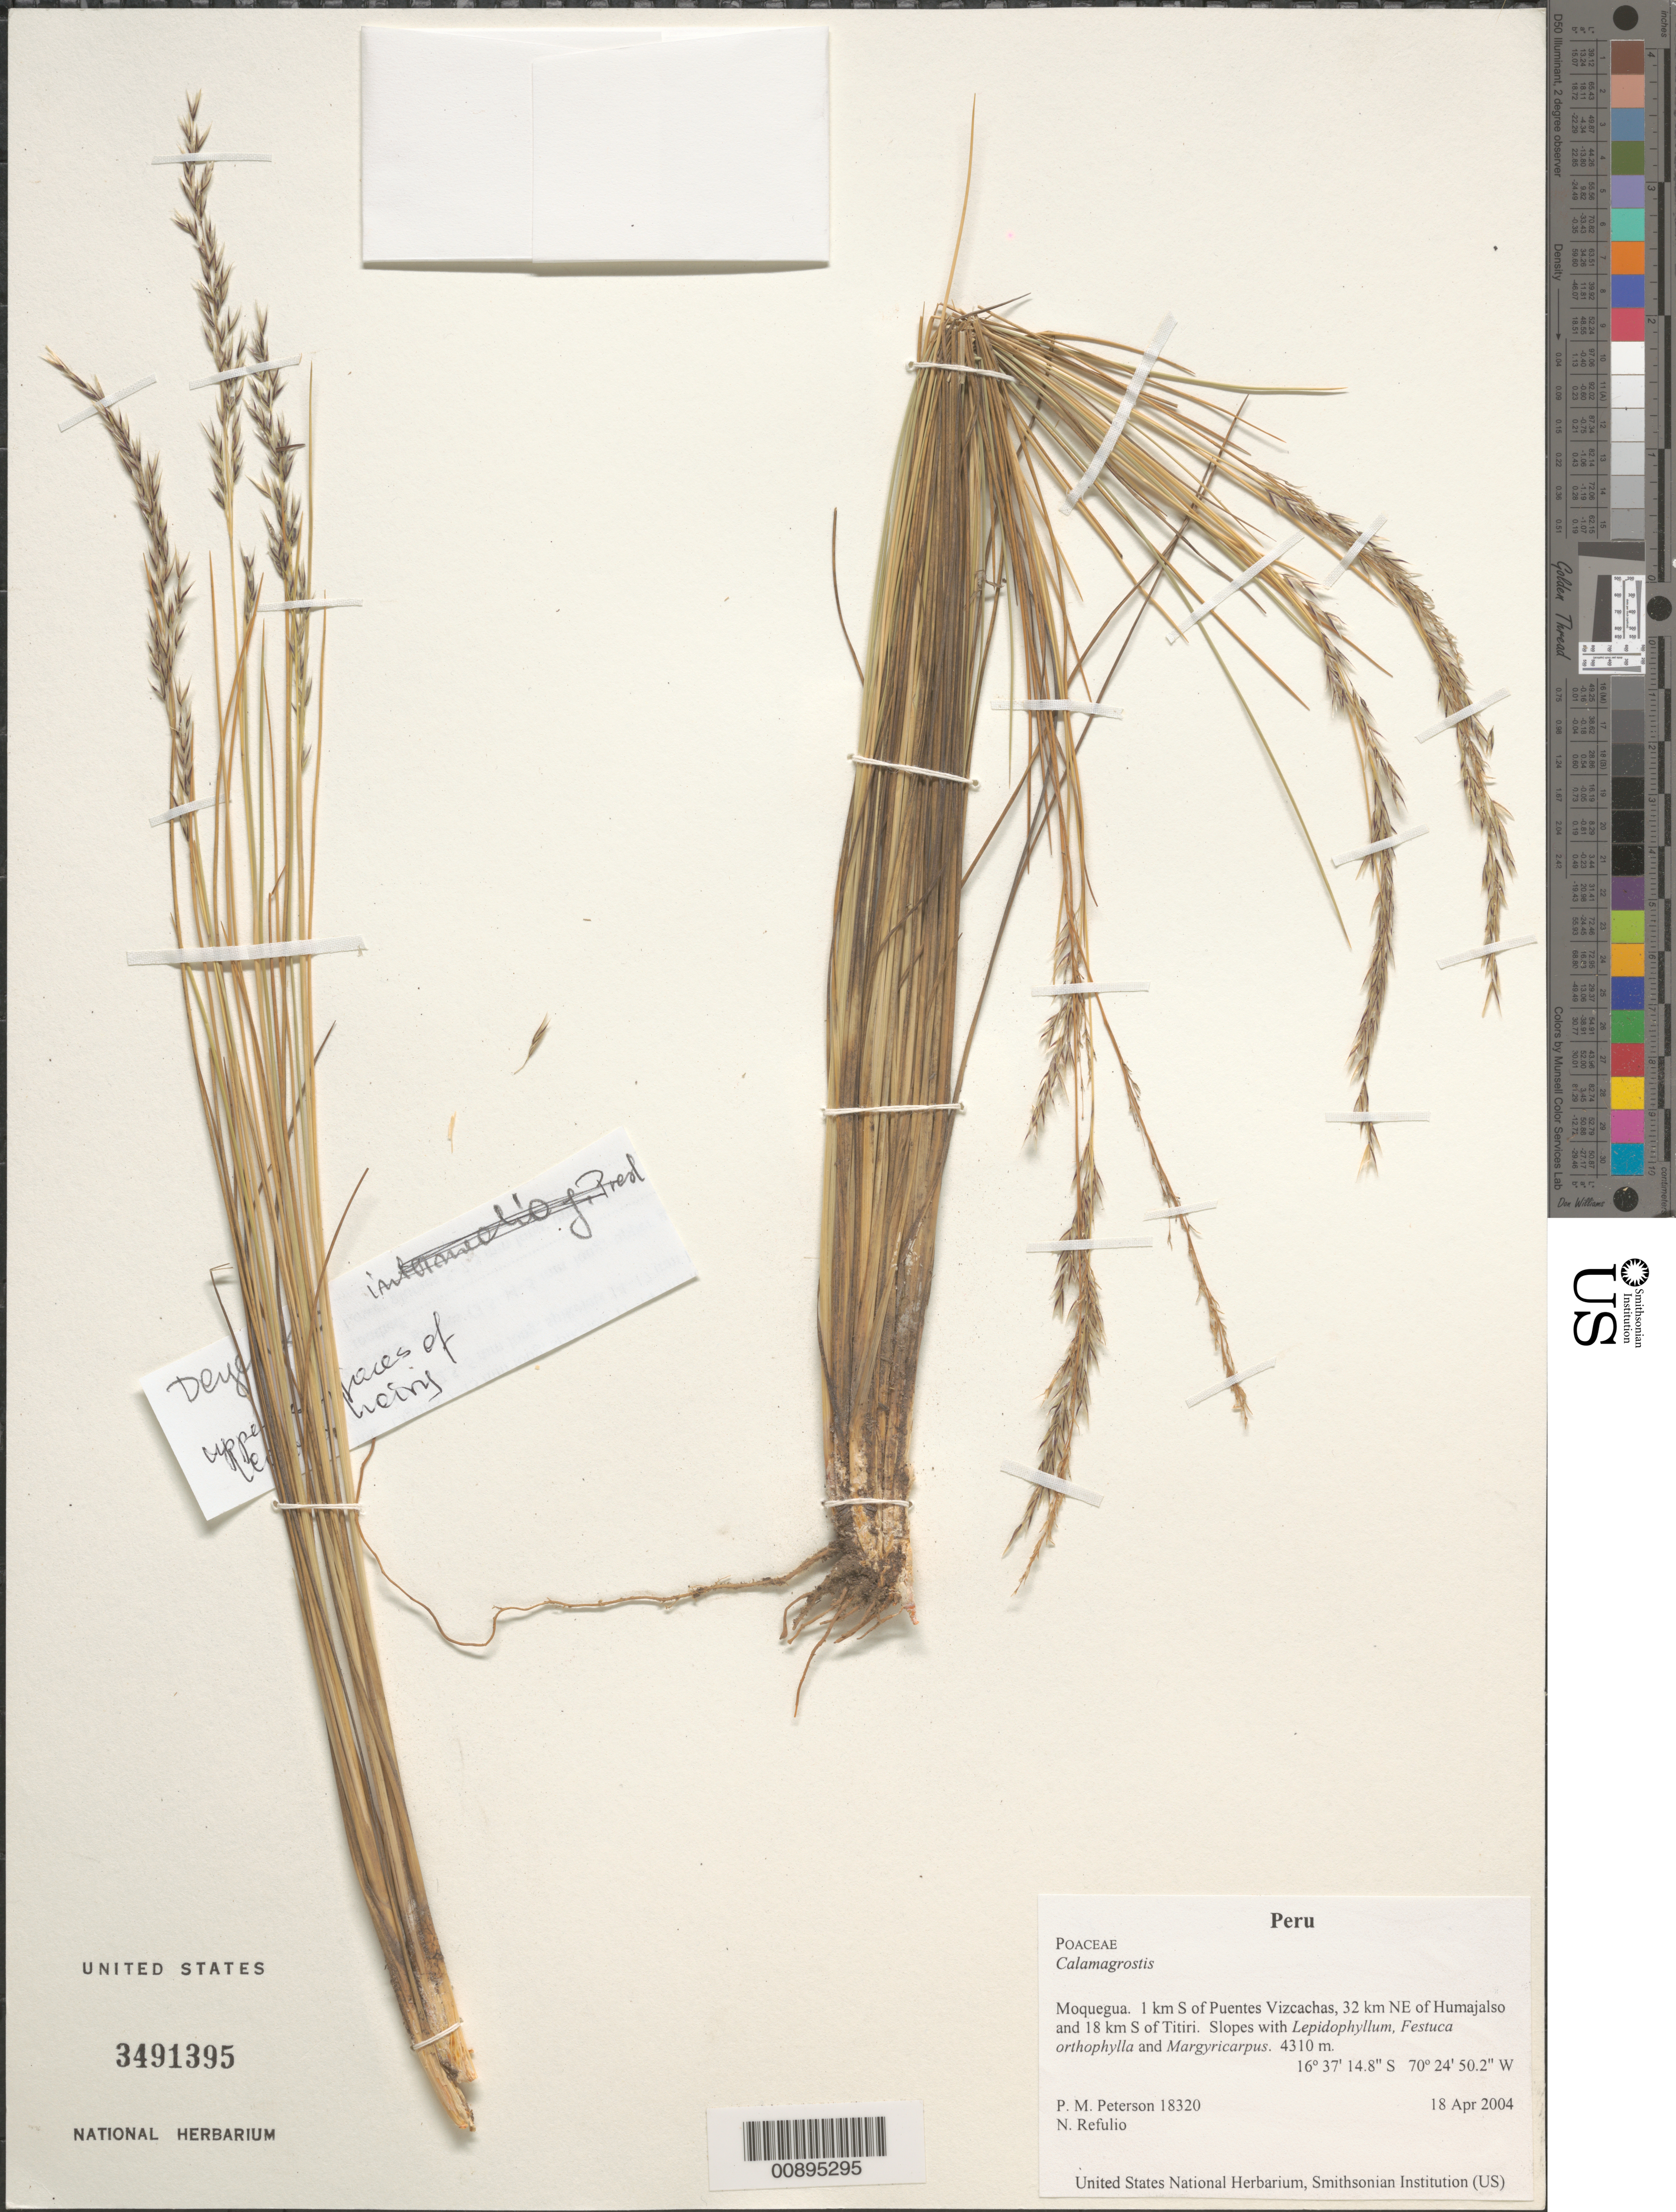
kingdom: Plantae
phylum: Tracheophyta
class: Liliopsida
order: Poales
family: Poaceae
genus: Calamagrostis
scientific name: Calamagrostis sp.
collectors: P. M. Peterson & N. Refulio-Rodríguez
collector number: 18320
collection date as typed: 18 Apr 2004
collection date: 2004-04-18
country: Peru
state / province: Moquegua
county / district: Mariscal Nieto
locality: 1 km S of Puentes Vizcachas, 32 km NE of Humajalso and 18 km S of Titiri. Slopes with Lepidophyllum, Festuca orthophylla and Margyricarpus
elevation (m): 4310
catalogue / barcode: US 3491395